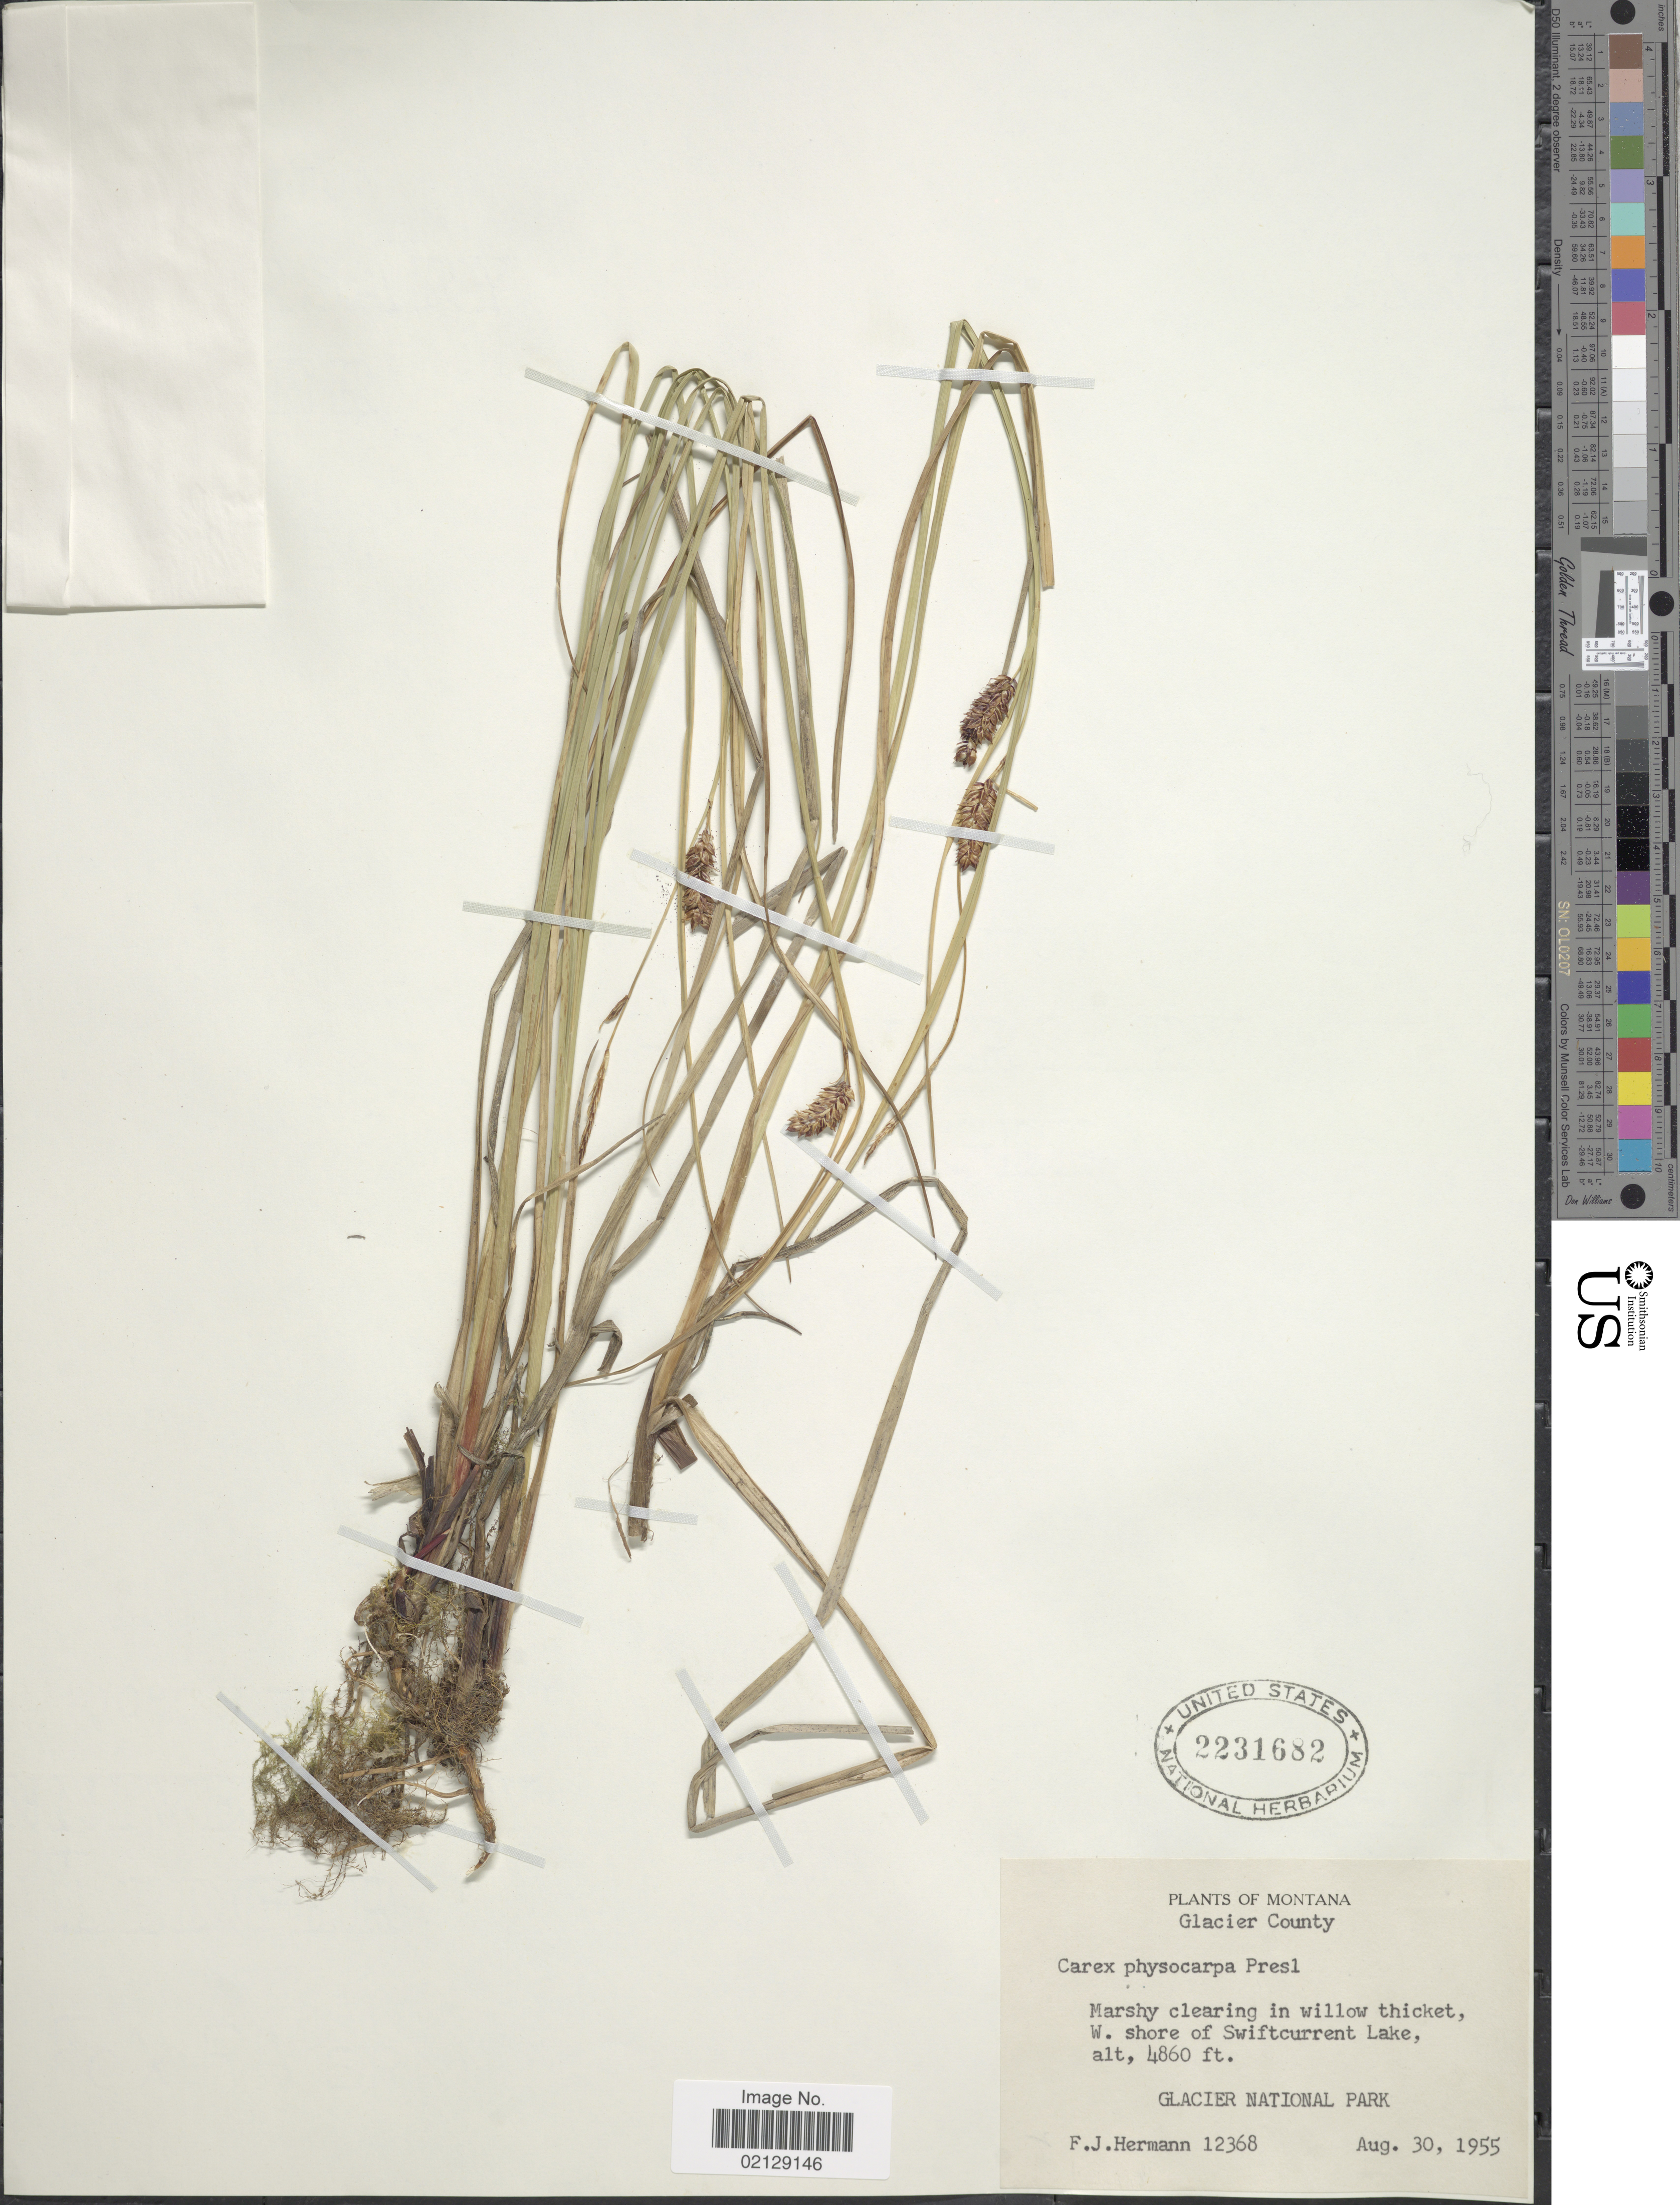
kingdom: Plantae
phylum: Tracheophyta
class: Liliopsida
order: Poales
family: Cyperaceae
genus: Carex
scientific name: Carex saxatilis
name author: L.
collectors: F. J. Hermann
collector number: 12368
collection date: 1955-08-30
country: United States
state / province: Montana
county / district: Glacier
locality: Marshy clearing in willow thicket, W. shore of Swiftcurrent Lake, Glacier National Park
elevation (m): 1481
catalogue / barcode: US 2231682